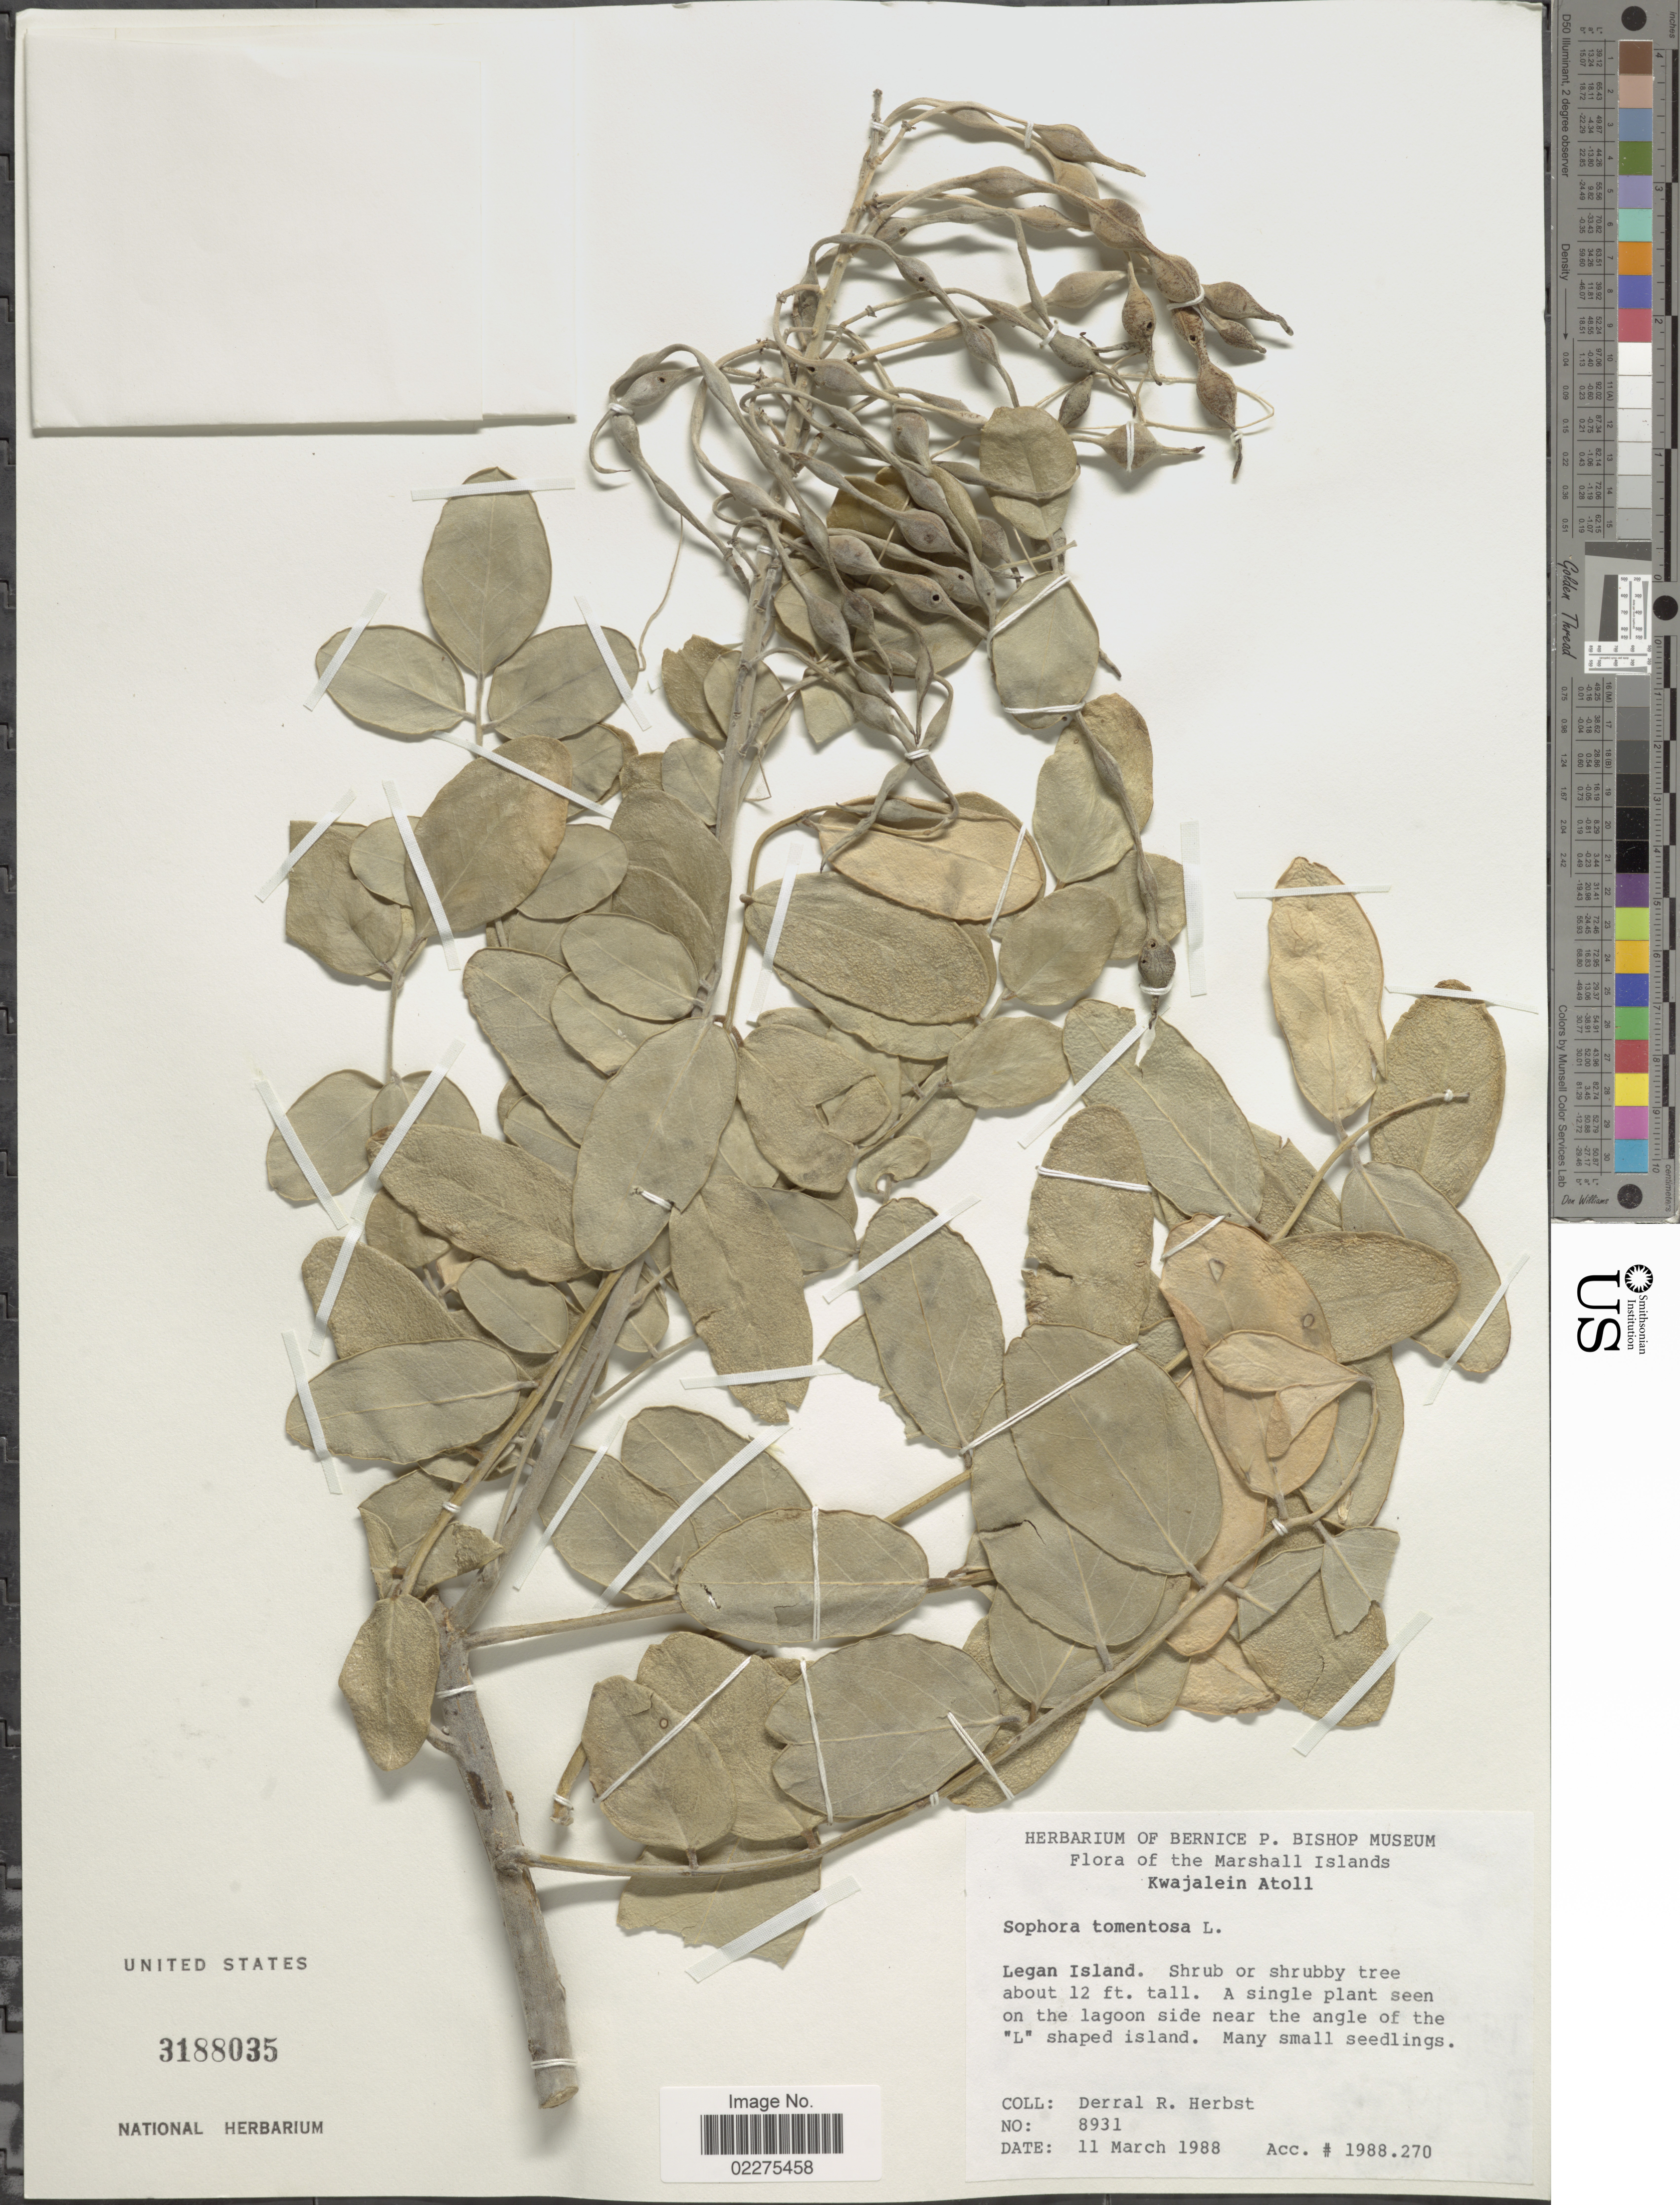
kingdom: Plantae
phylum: Tracheophyta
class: Magnoliopsida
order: Fabales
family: Fabaceae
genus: Sophora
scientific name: Sophora tomentosa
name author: L.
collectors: D. R. Herbst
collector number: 8931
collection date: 1988-03-11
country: Marshall Islands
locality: Kwajalein Atoll. Legan Island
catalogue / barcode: US 3188035